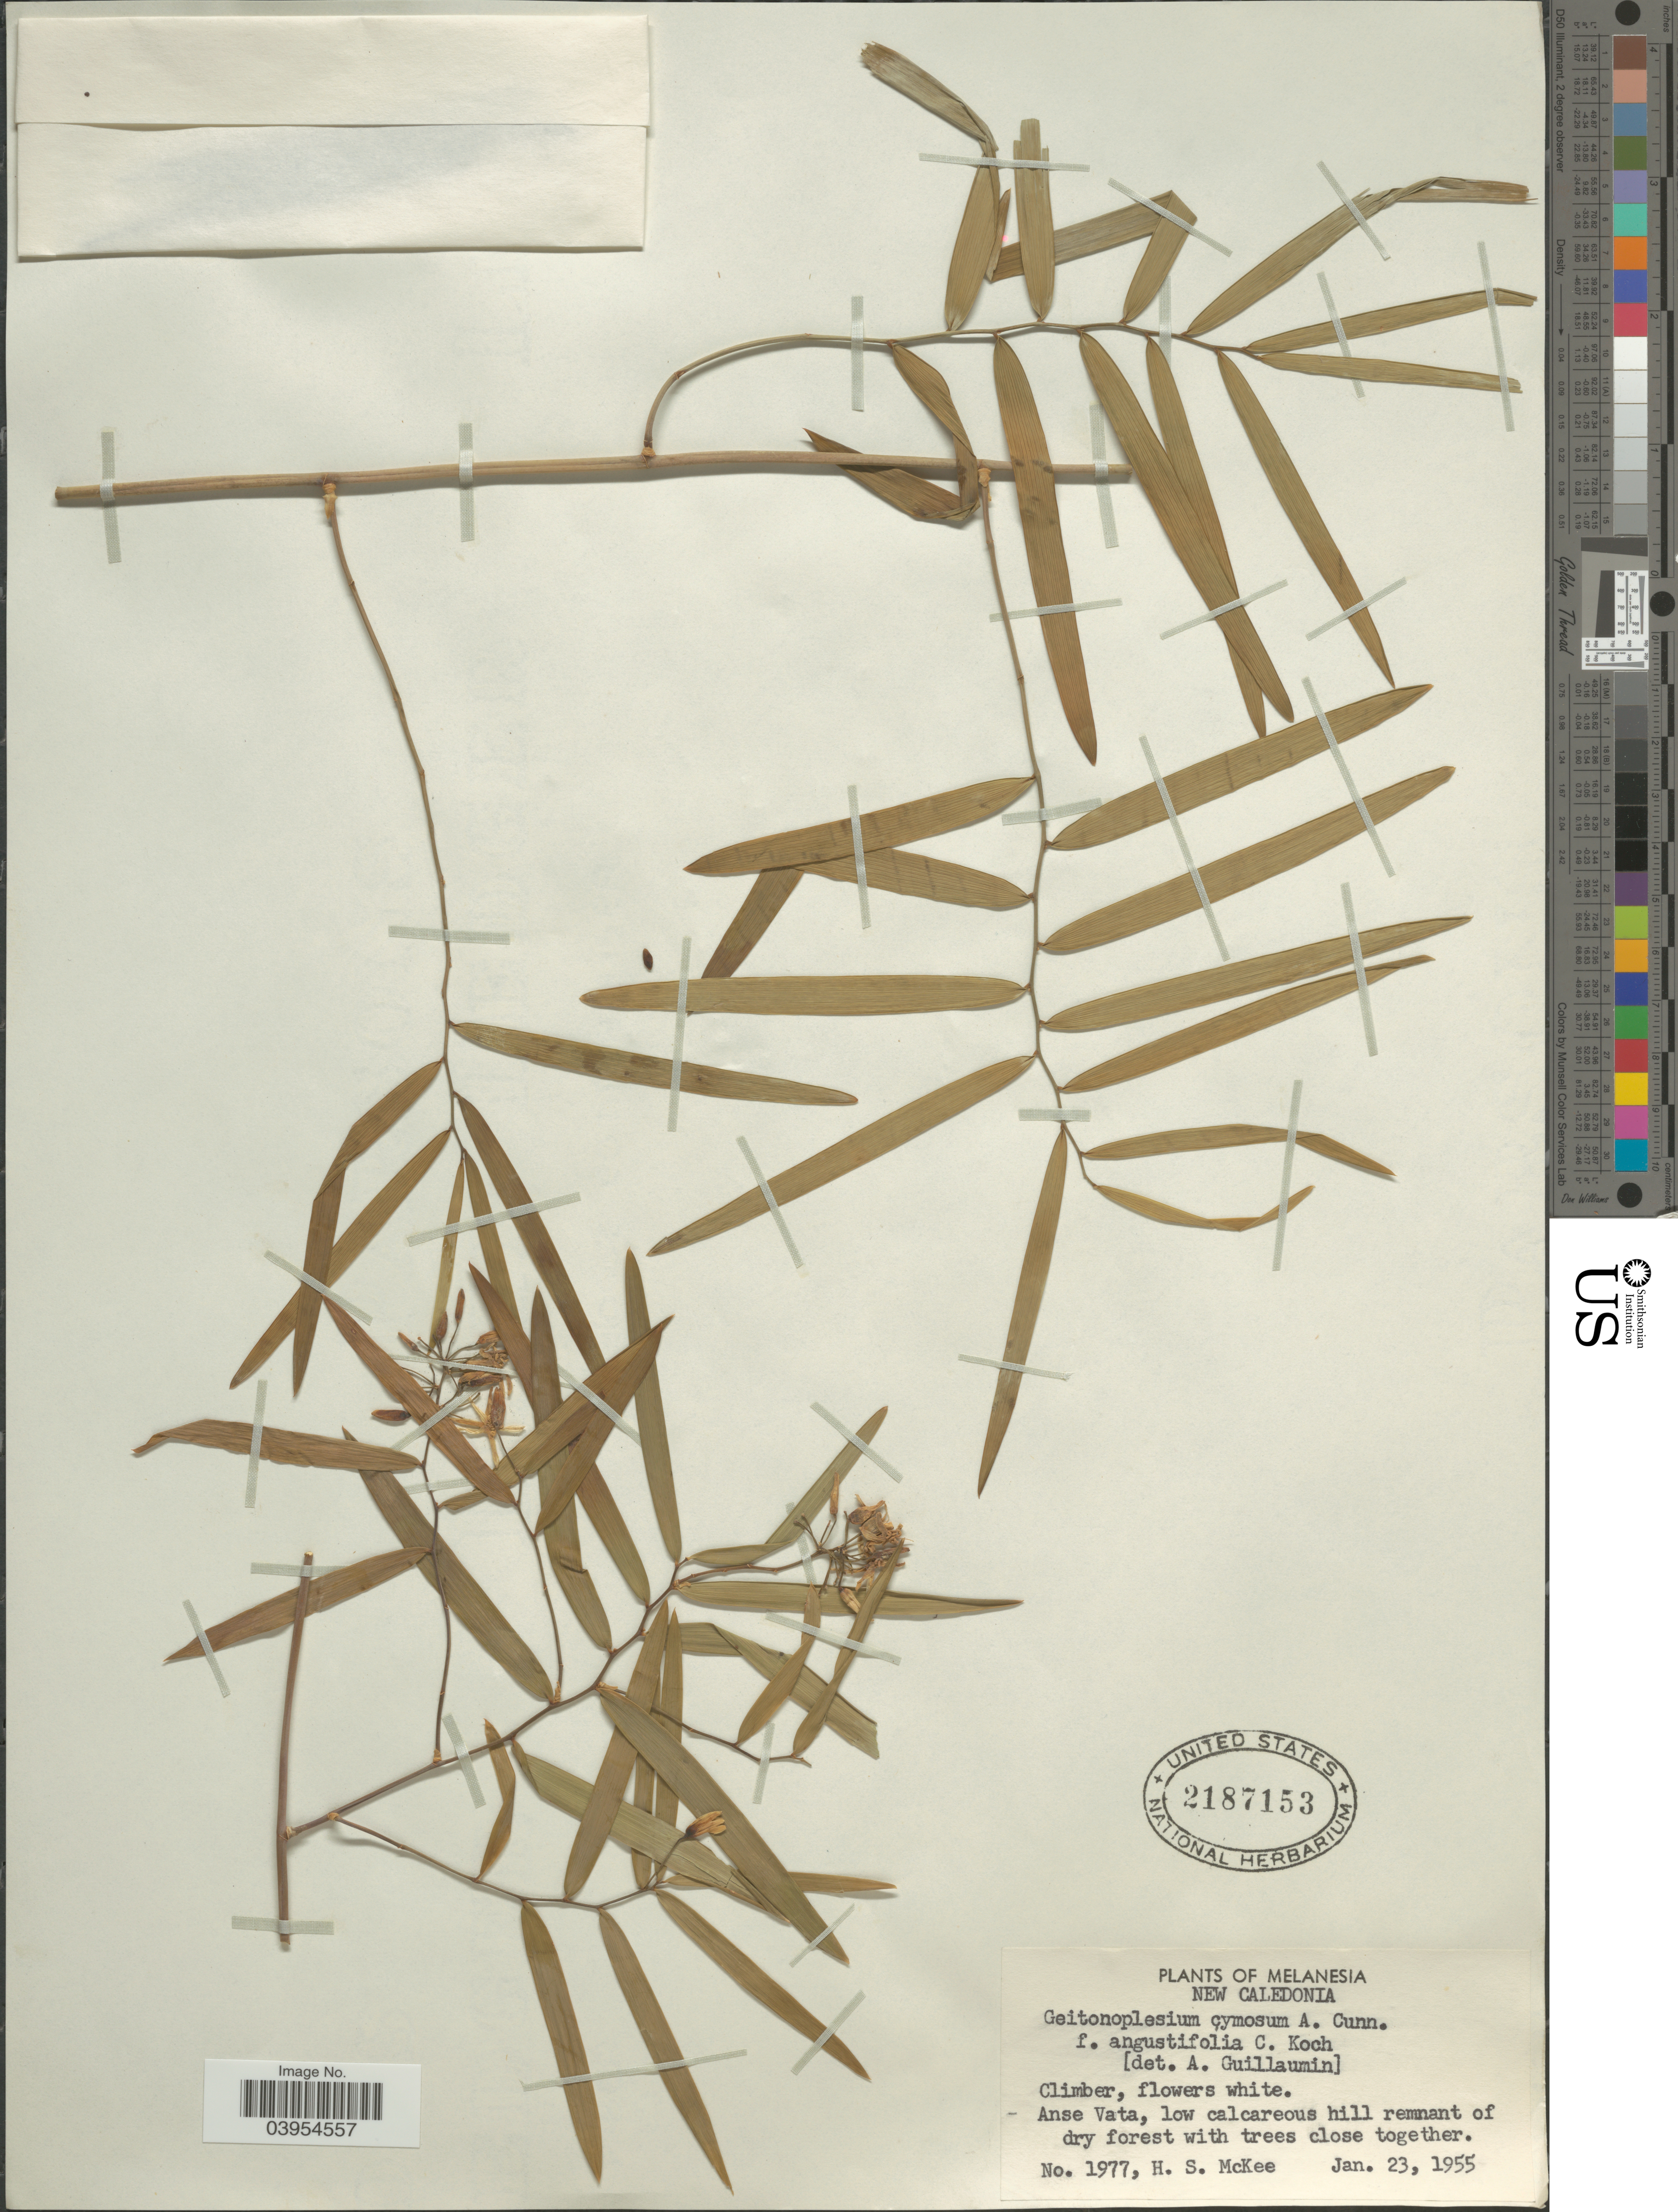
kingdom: Plantae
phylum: Tracheophyta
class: Liliopsida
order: Asparagales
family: Asphodelaceae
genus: Geitonoplesium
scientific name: Geitonoplesium cymosum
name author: (R. Br.) A. Cunn. ex Hook.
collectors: H. S. McKee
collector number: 1977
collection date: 1955-01-23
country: New Caledonia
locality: Melanesia. Anse Vata.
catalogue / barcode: US 2187153